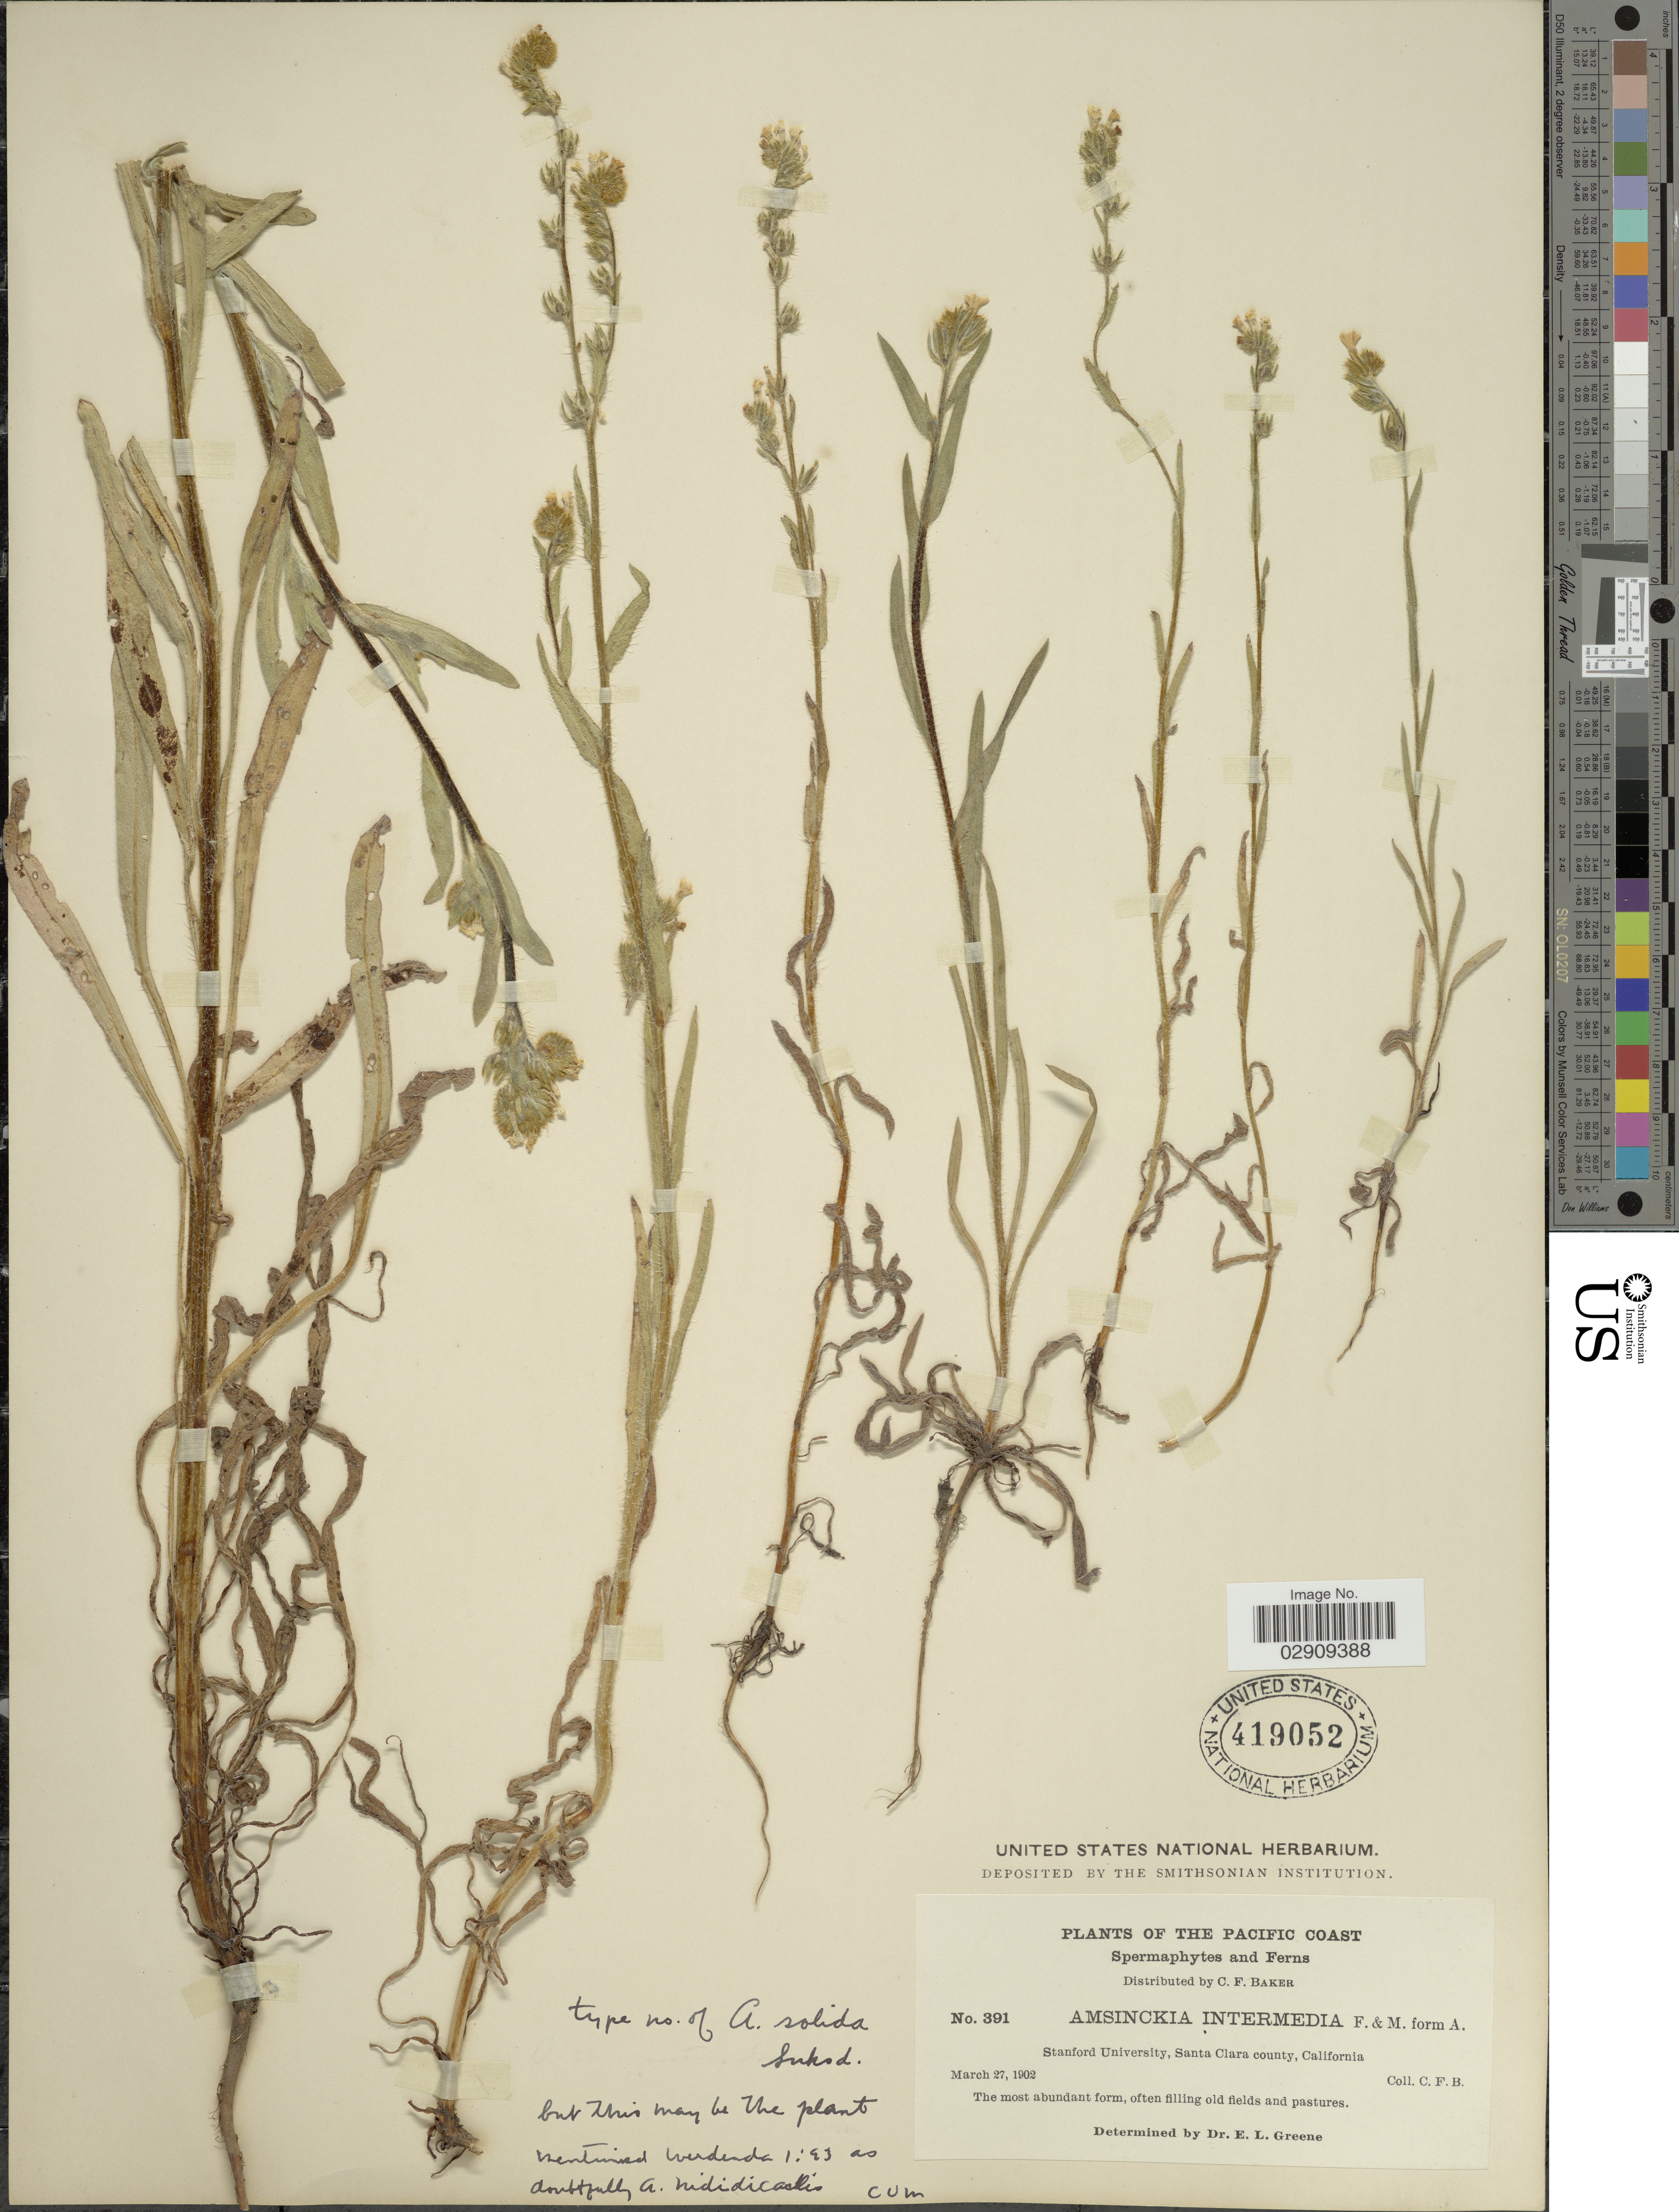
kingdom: Plantae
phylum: Tracheophyta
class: Magnoliopsida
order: Boraginales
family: Boraginaceae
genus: Amsinckia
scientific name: Amsinckia menziesii var. intermedia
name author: (Fisch. & C.A. Mey.) Ganders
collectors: C. F. Baker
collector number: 391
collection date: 1902-03-27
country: United States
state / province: California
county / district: Santa Clara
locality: Pacific coast. Stanford University, Santa Clara county.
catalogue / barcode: US 419052